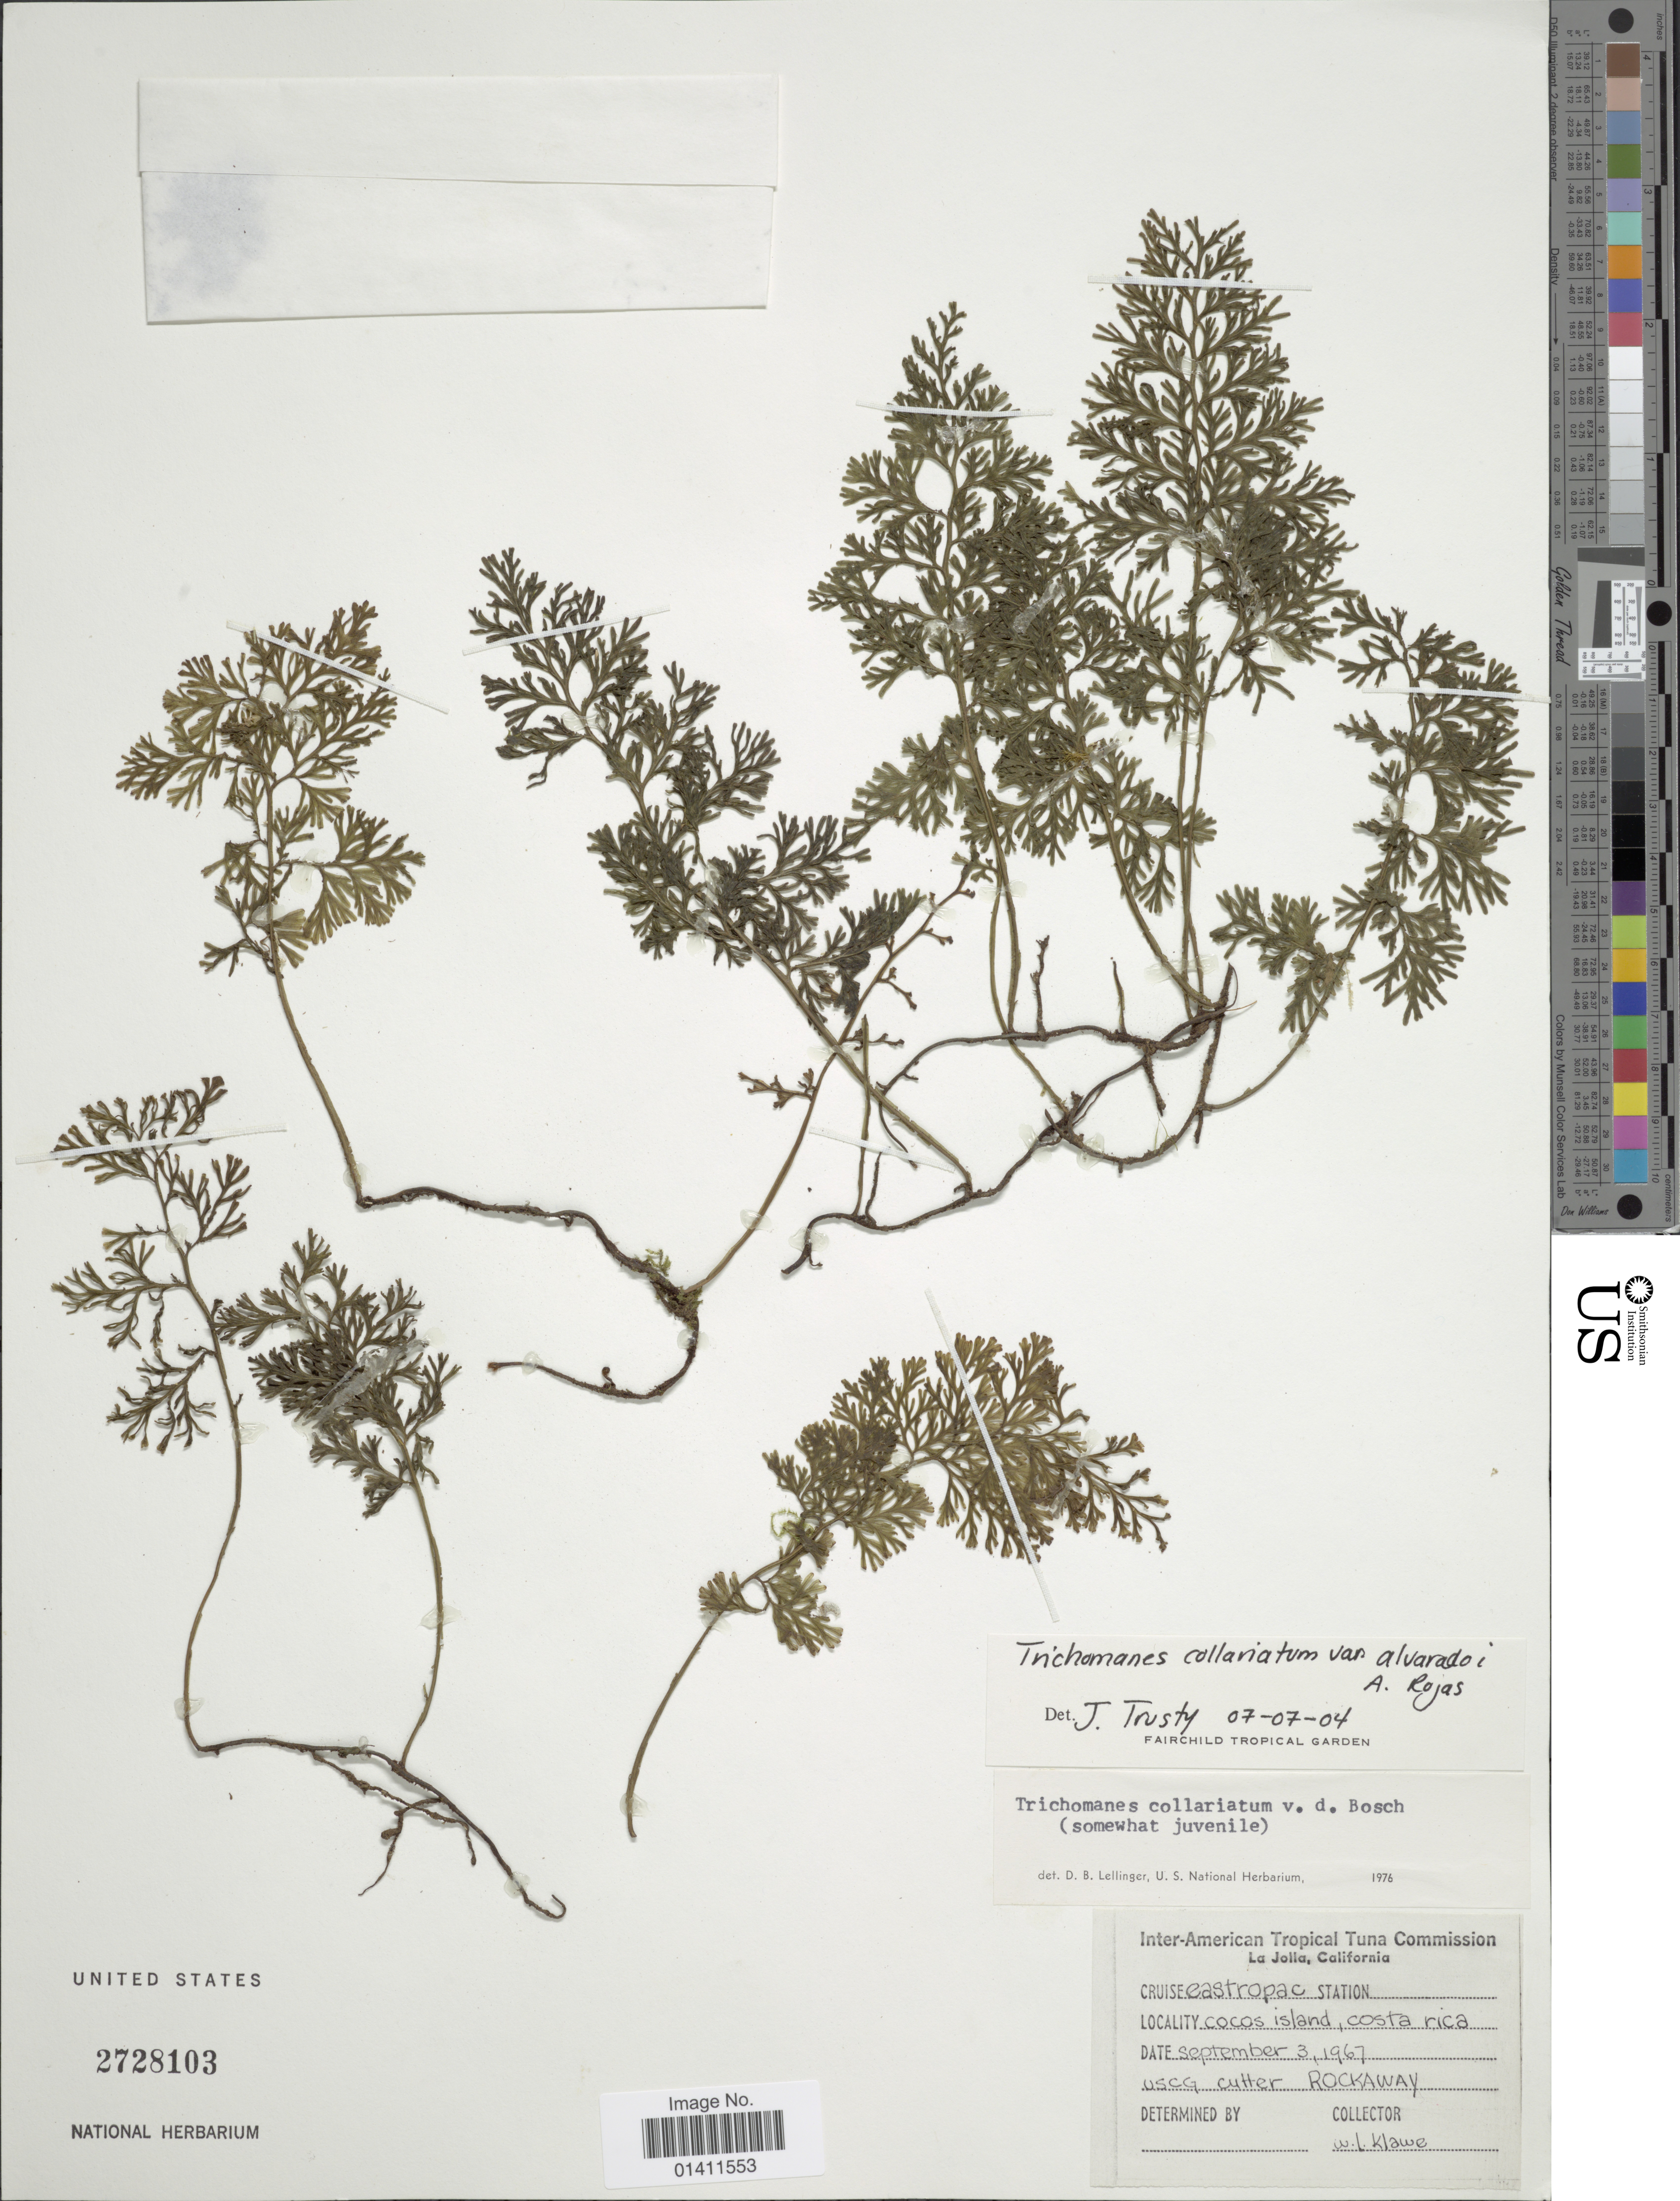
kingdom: Plantae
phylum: Tracheophyta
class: Polypodiopsida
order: Hymenophyllales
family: Hymenophyllaceae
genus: Vandenboschia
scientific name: Vandenboschia collariata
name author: (Bosch) Ebihara & K. Iwats.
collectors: W. Klawe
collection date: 1967-09-03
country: Costa Rica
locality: Cocos Island. USCG cutter Rockaway.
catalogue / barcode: US 2728103